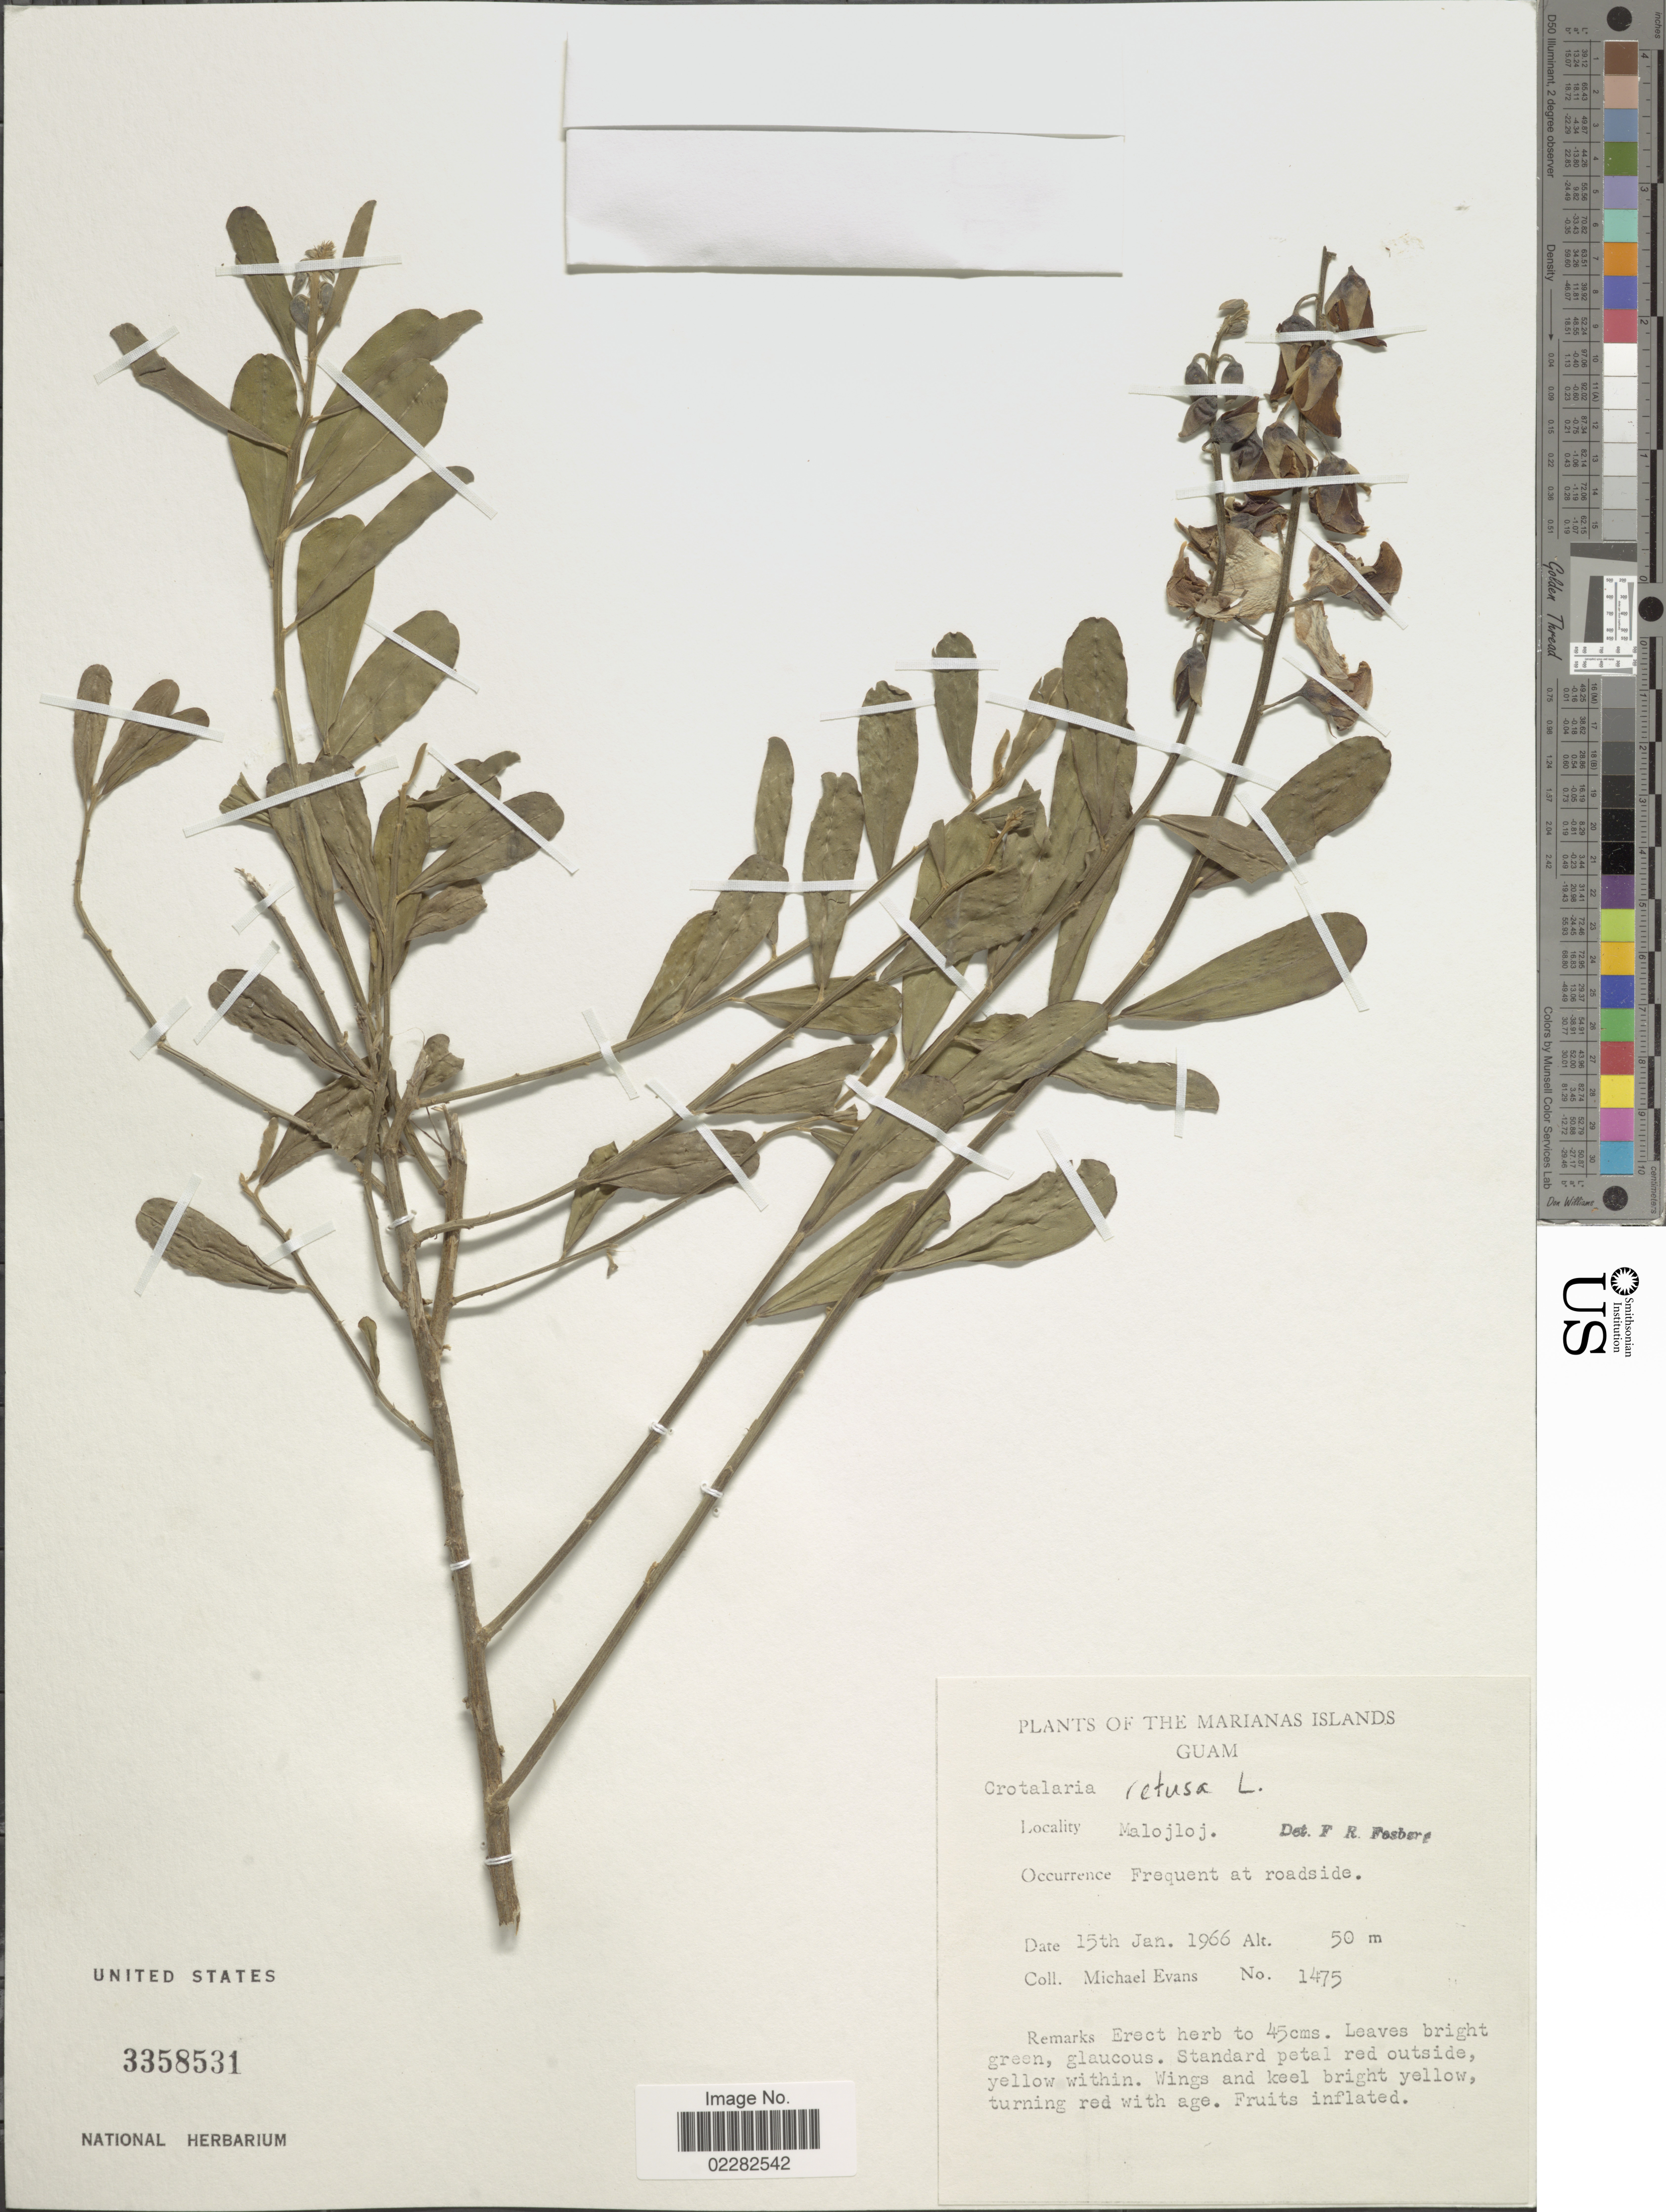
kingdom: Plantae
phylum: Tracheophyta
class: Magnoliopsida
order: Fabales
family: Fabaceae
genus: Crotalaria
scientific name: Crotalaria retusa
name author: L.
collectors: M. Evans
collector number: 145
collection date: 1966-01-15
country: Guam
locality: Marianas Islands, Guam, Malojloj, frequent at roadside.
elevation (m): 50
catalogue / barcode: US 3358531